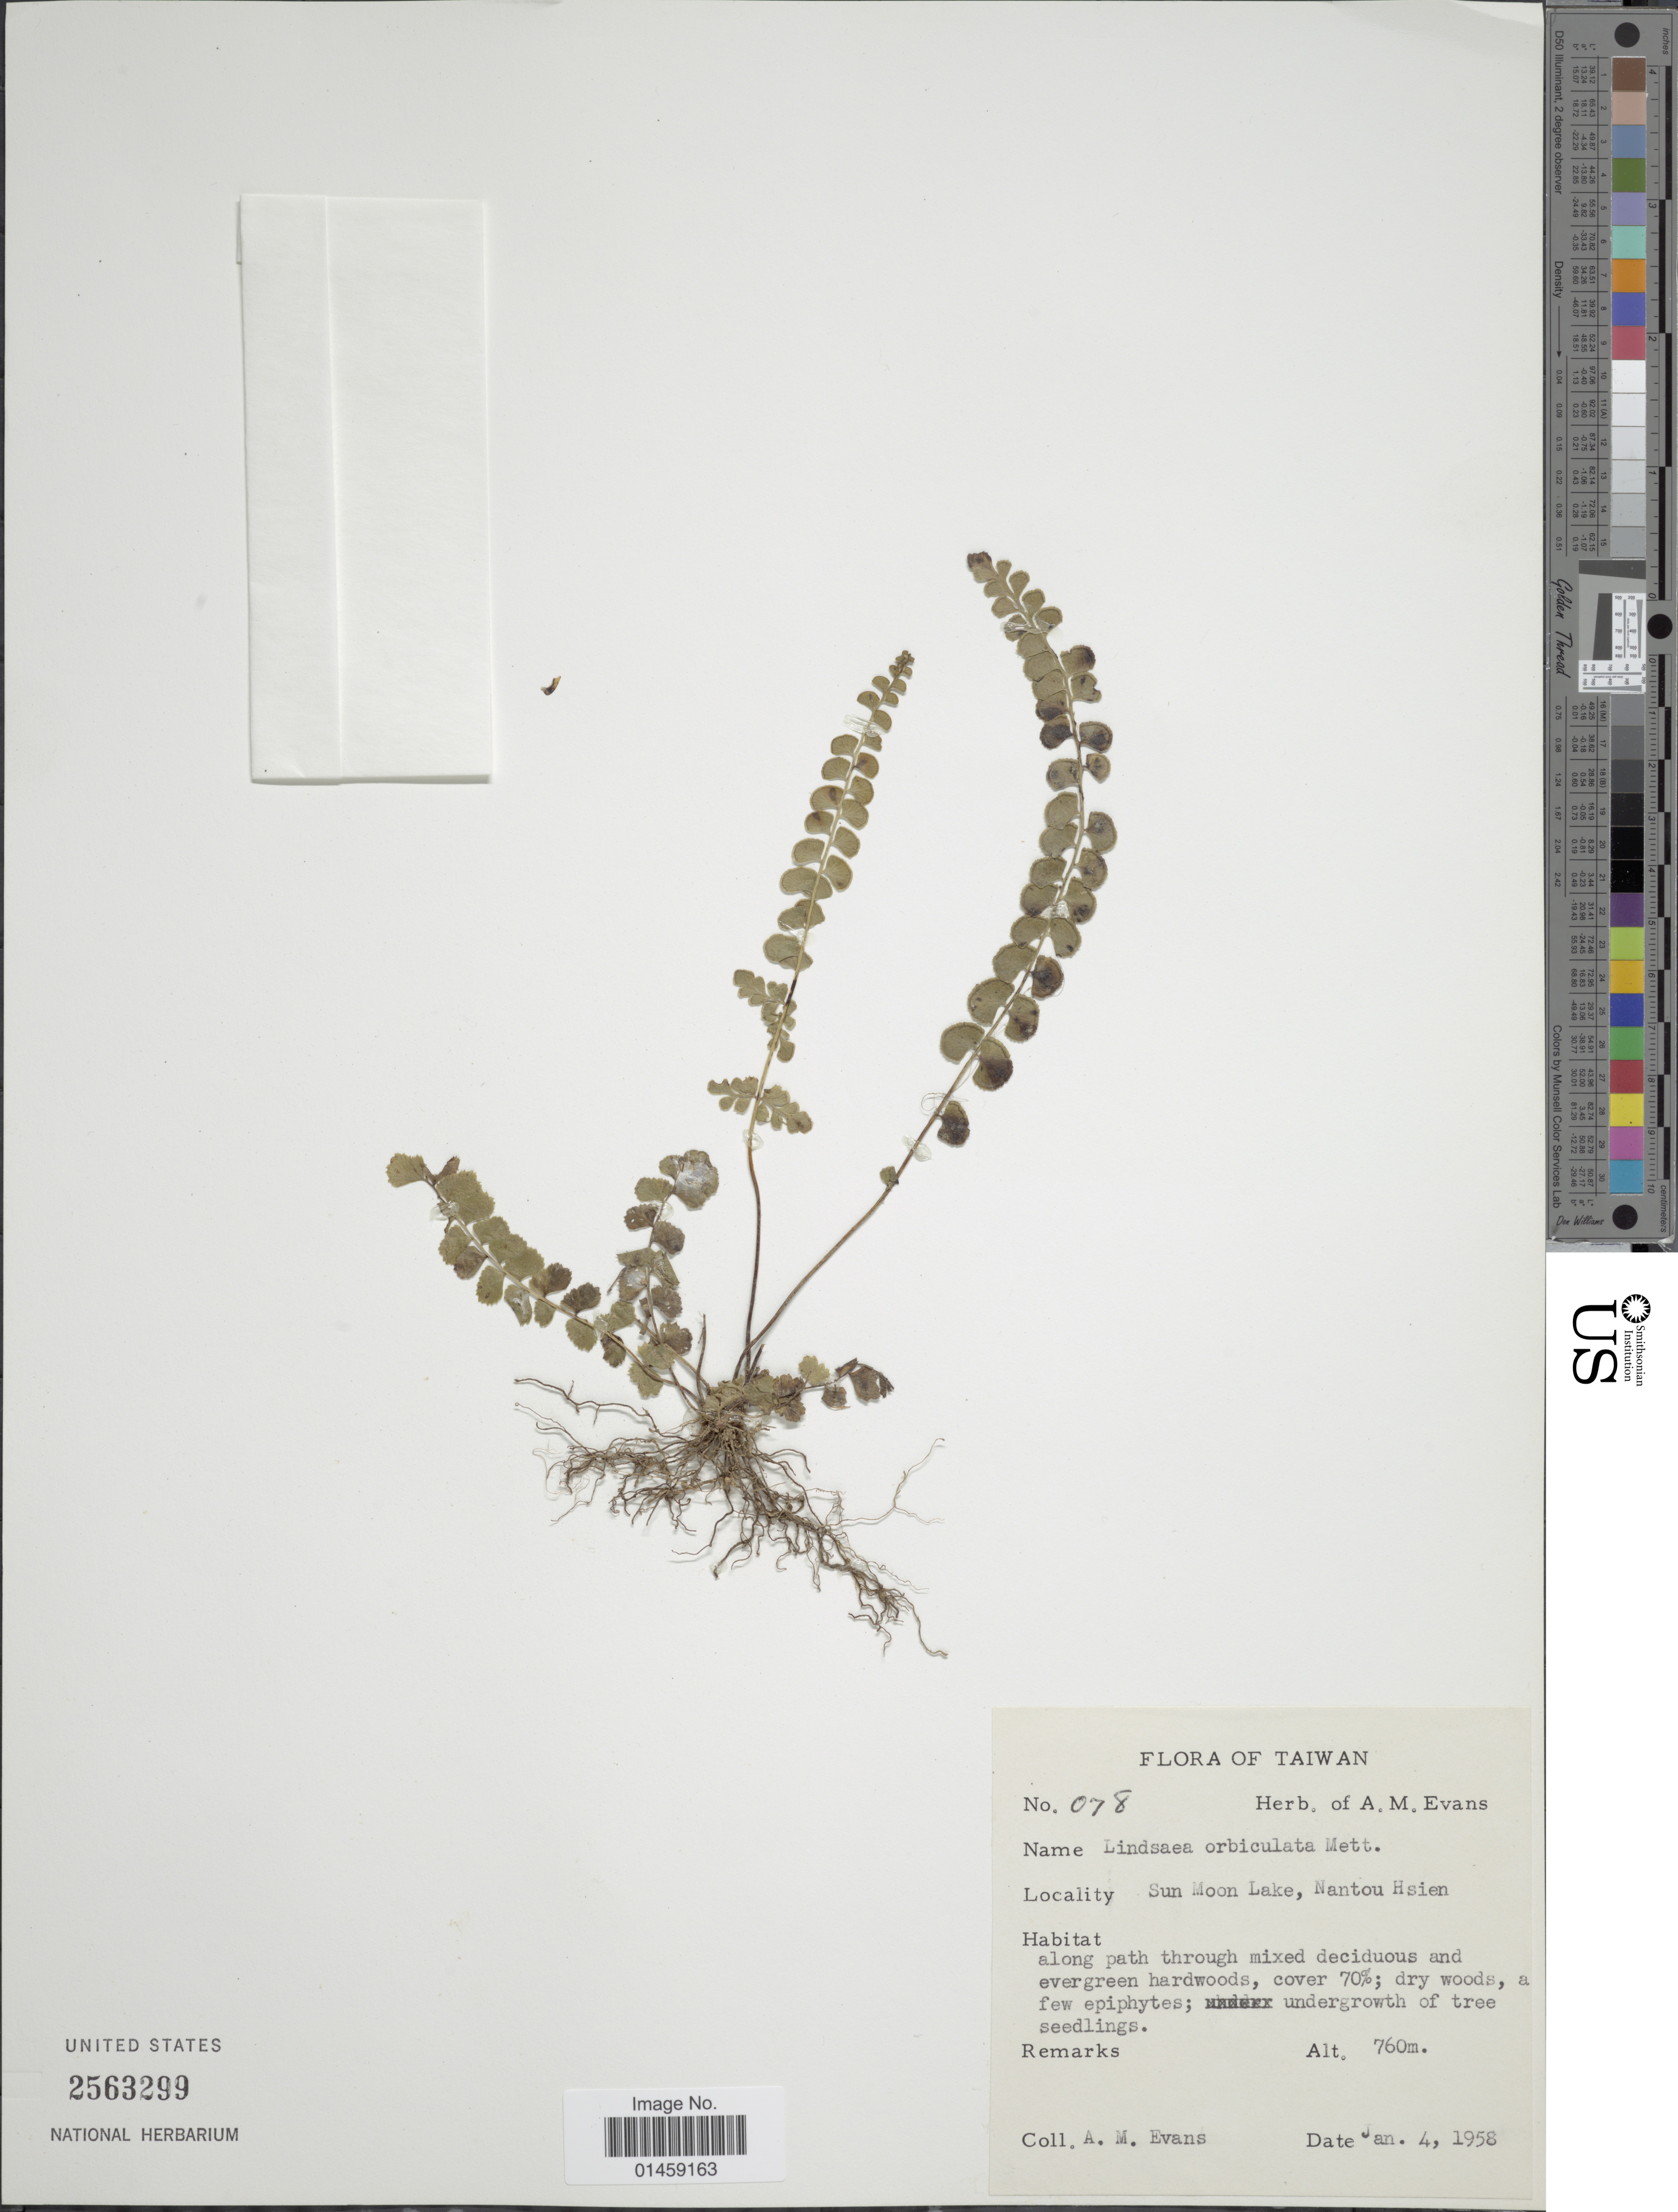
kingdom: Plantae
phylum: Tracheophyta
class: Polypodiopsida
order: Polypodiales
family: Lindsaeaceae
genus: Lindsaea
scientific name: Lindsaea orbiculata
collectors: A. M. Evans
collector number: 78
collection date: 1958-01-04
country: Taiwan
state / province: Nantou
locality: Sun Moon Lake, Nantou Hsien.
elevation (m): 760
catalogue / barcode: US 2563299